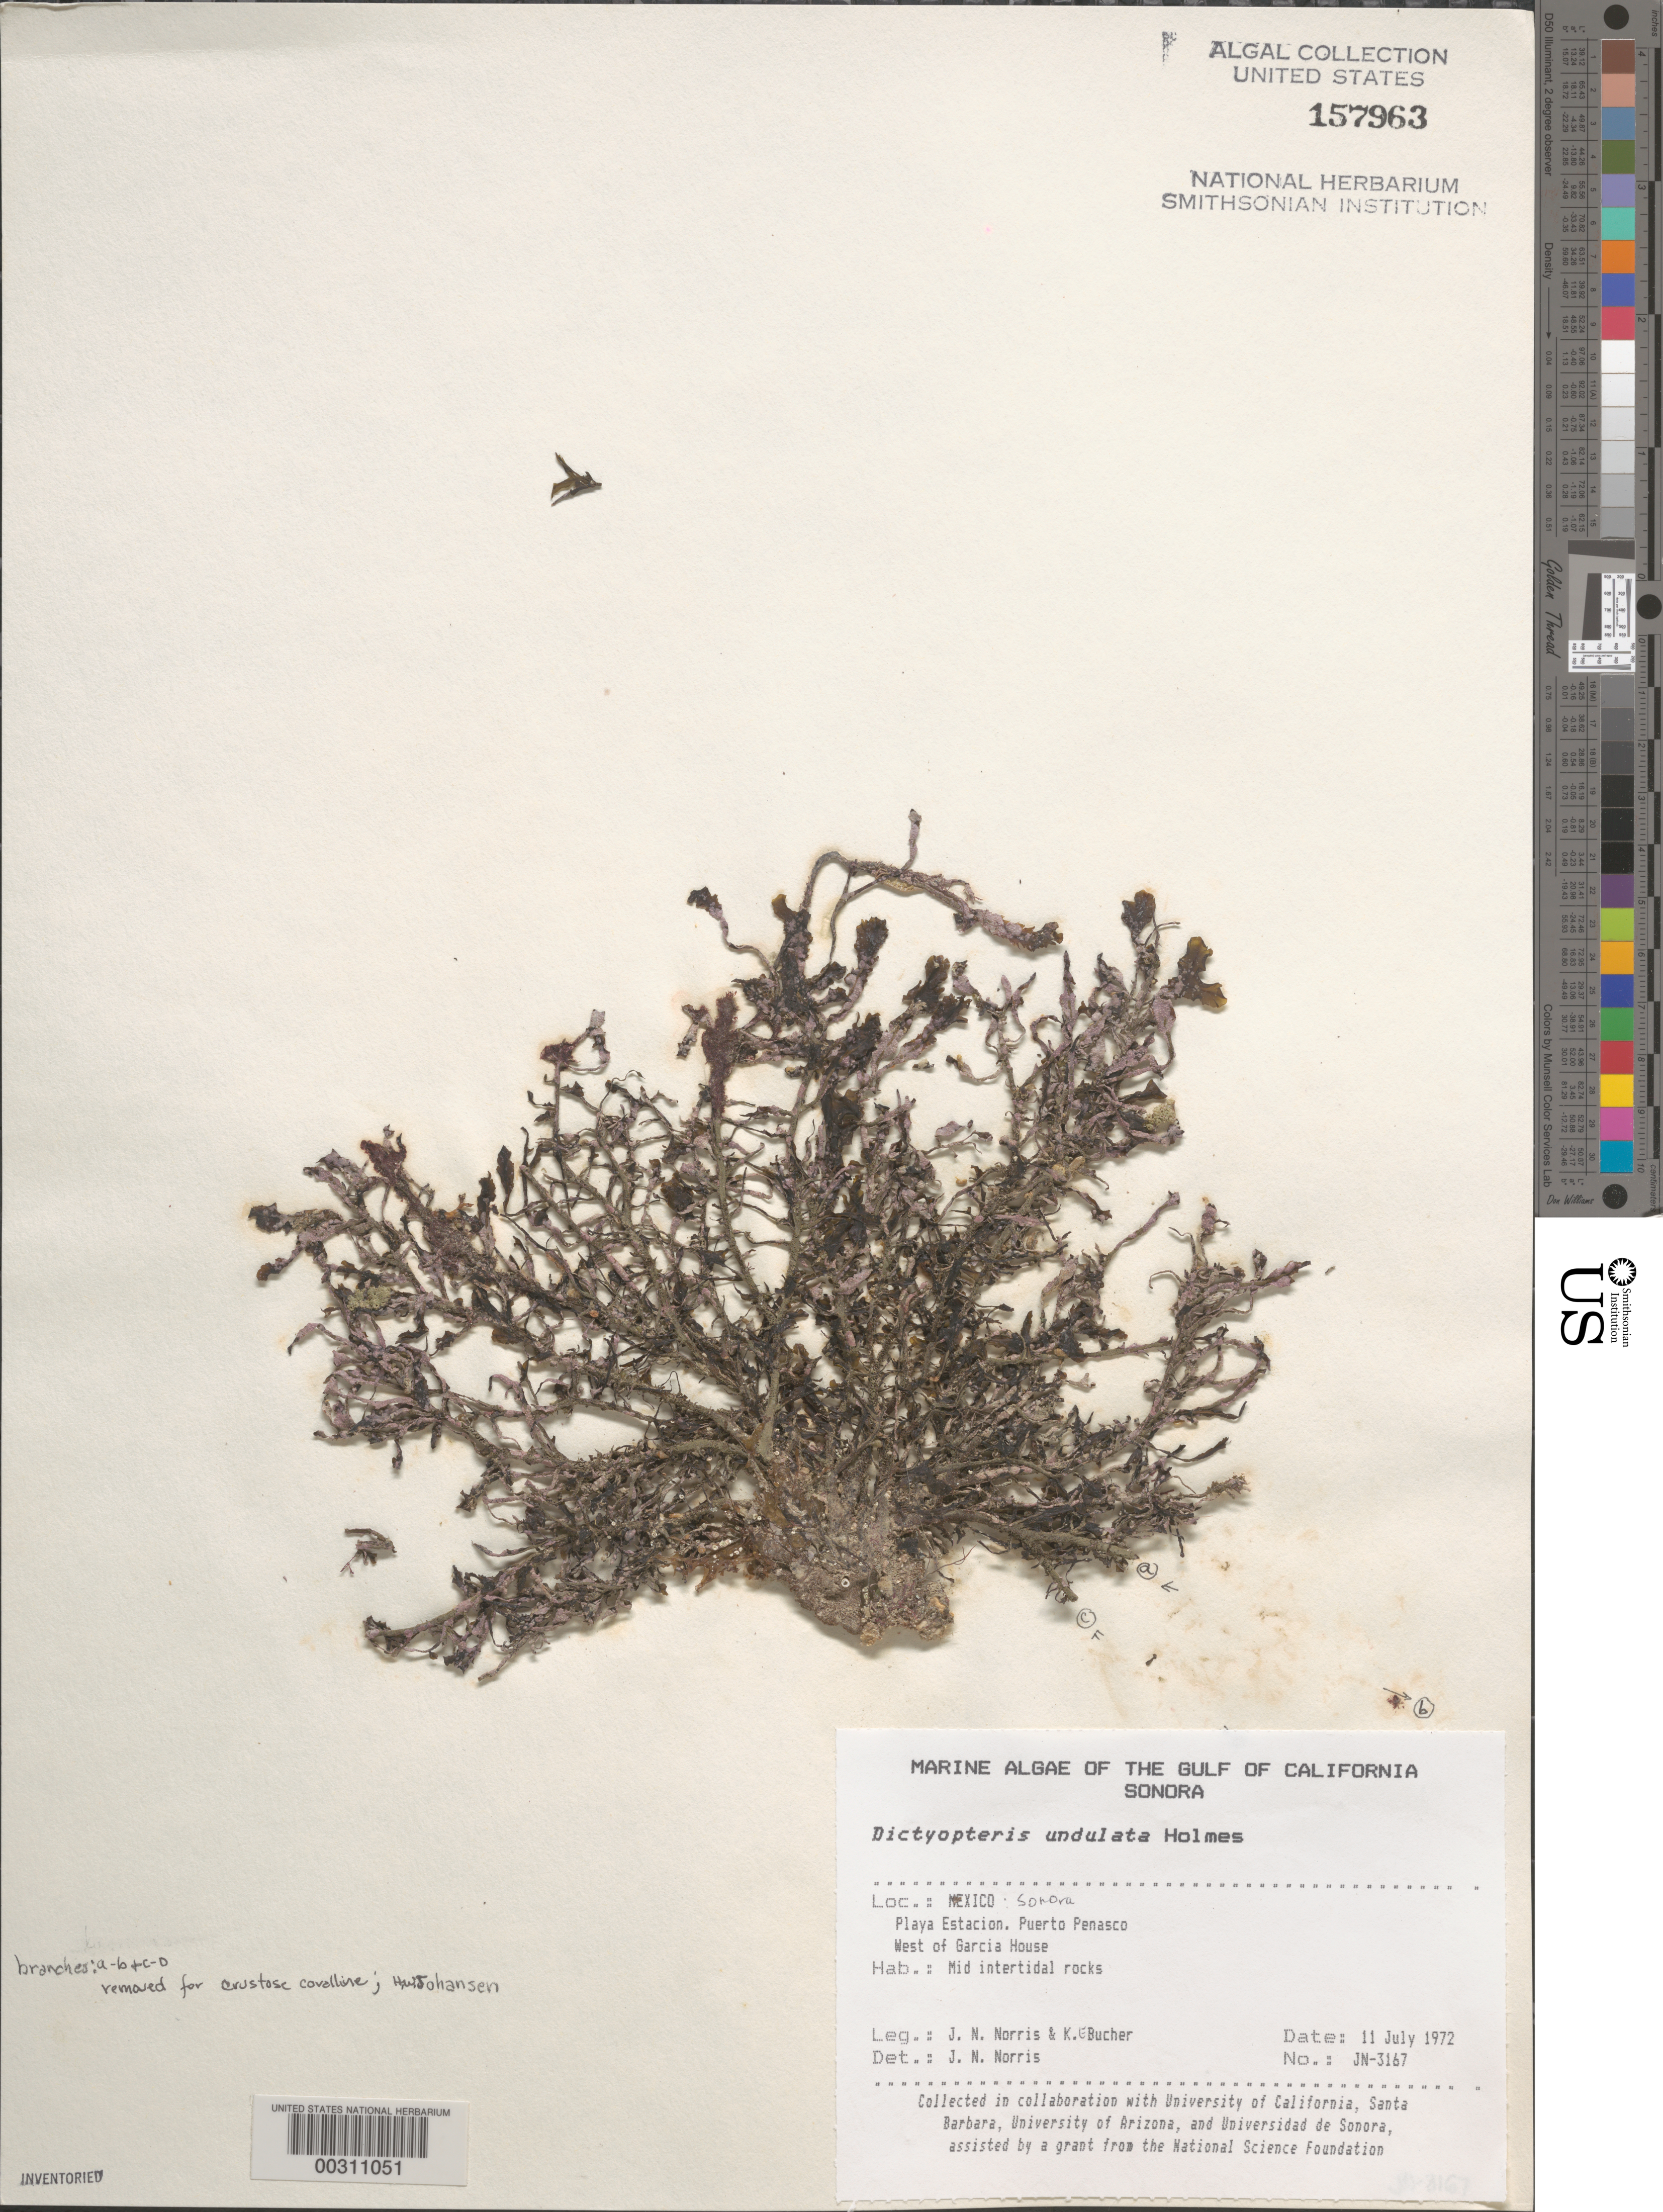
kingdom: Chromista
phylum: Ochrophyta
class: Phaeophyceae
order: Dictyotales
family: Dictyotaceae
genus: Dictyopteris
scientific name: Dictyopteris undulata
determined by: Norris, James N.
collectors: J. N. Norris & K. E. Bucher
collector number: JN-3167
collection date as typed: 11 Jul 1972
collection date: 1972-07-11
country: Mexico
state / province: Sonora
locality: Playa Estacion, Puerto Penasco, west of Garcia House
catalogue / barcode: US 157963